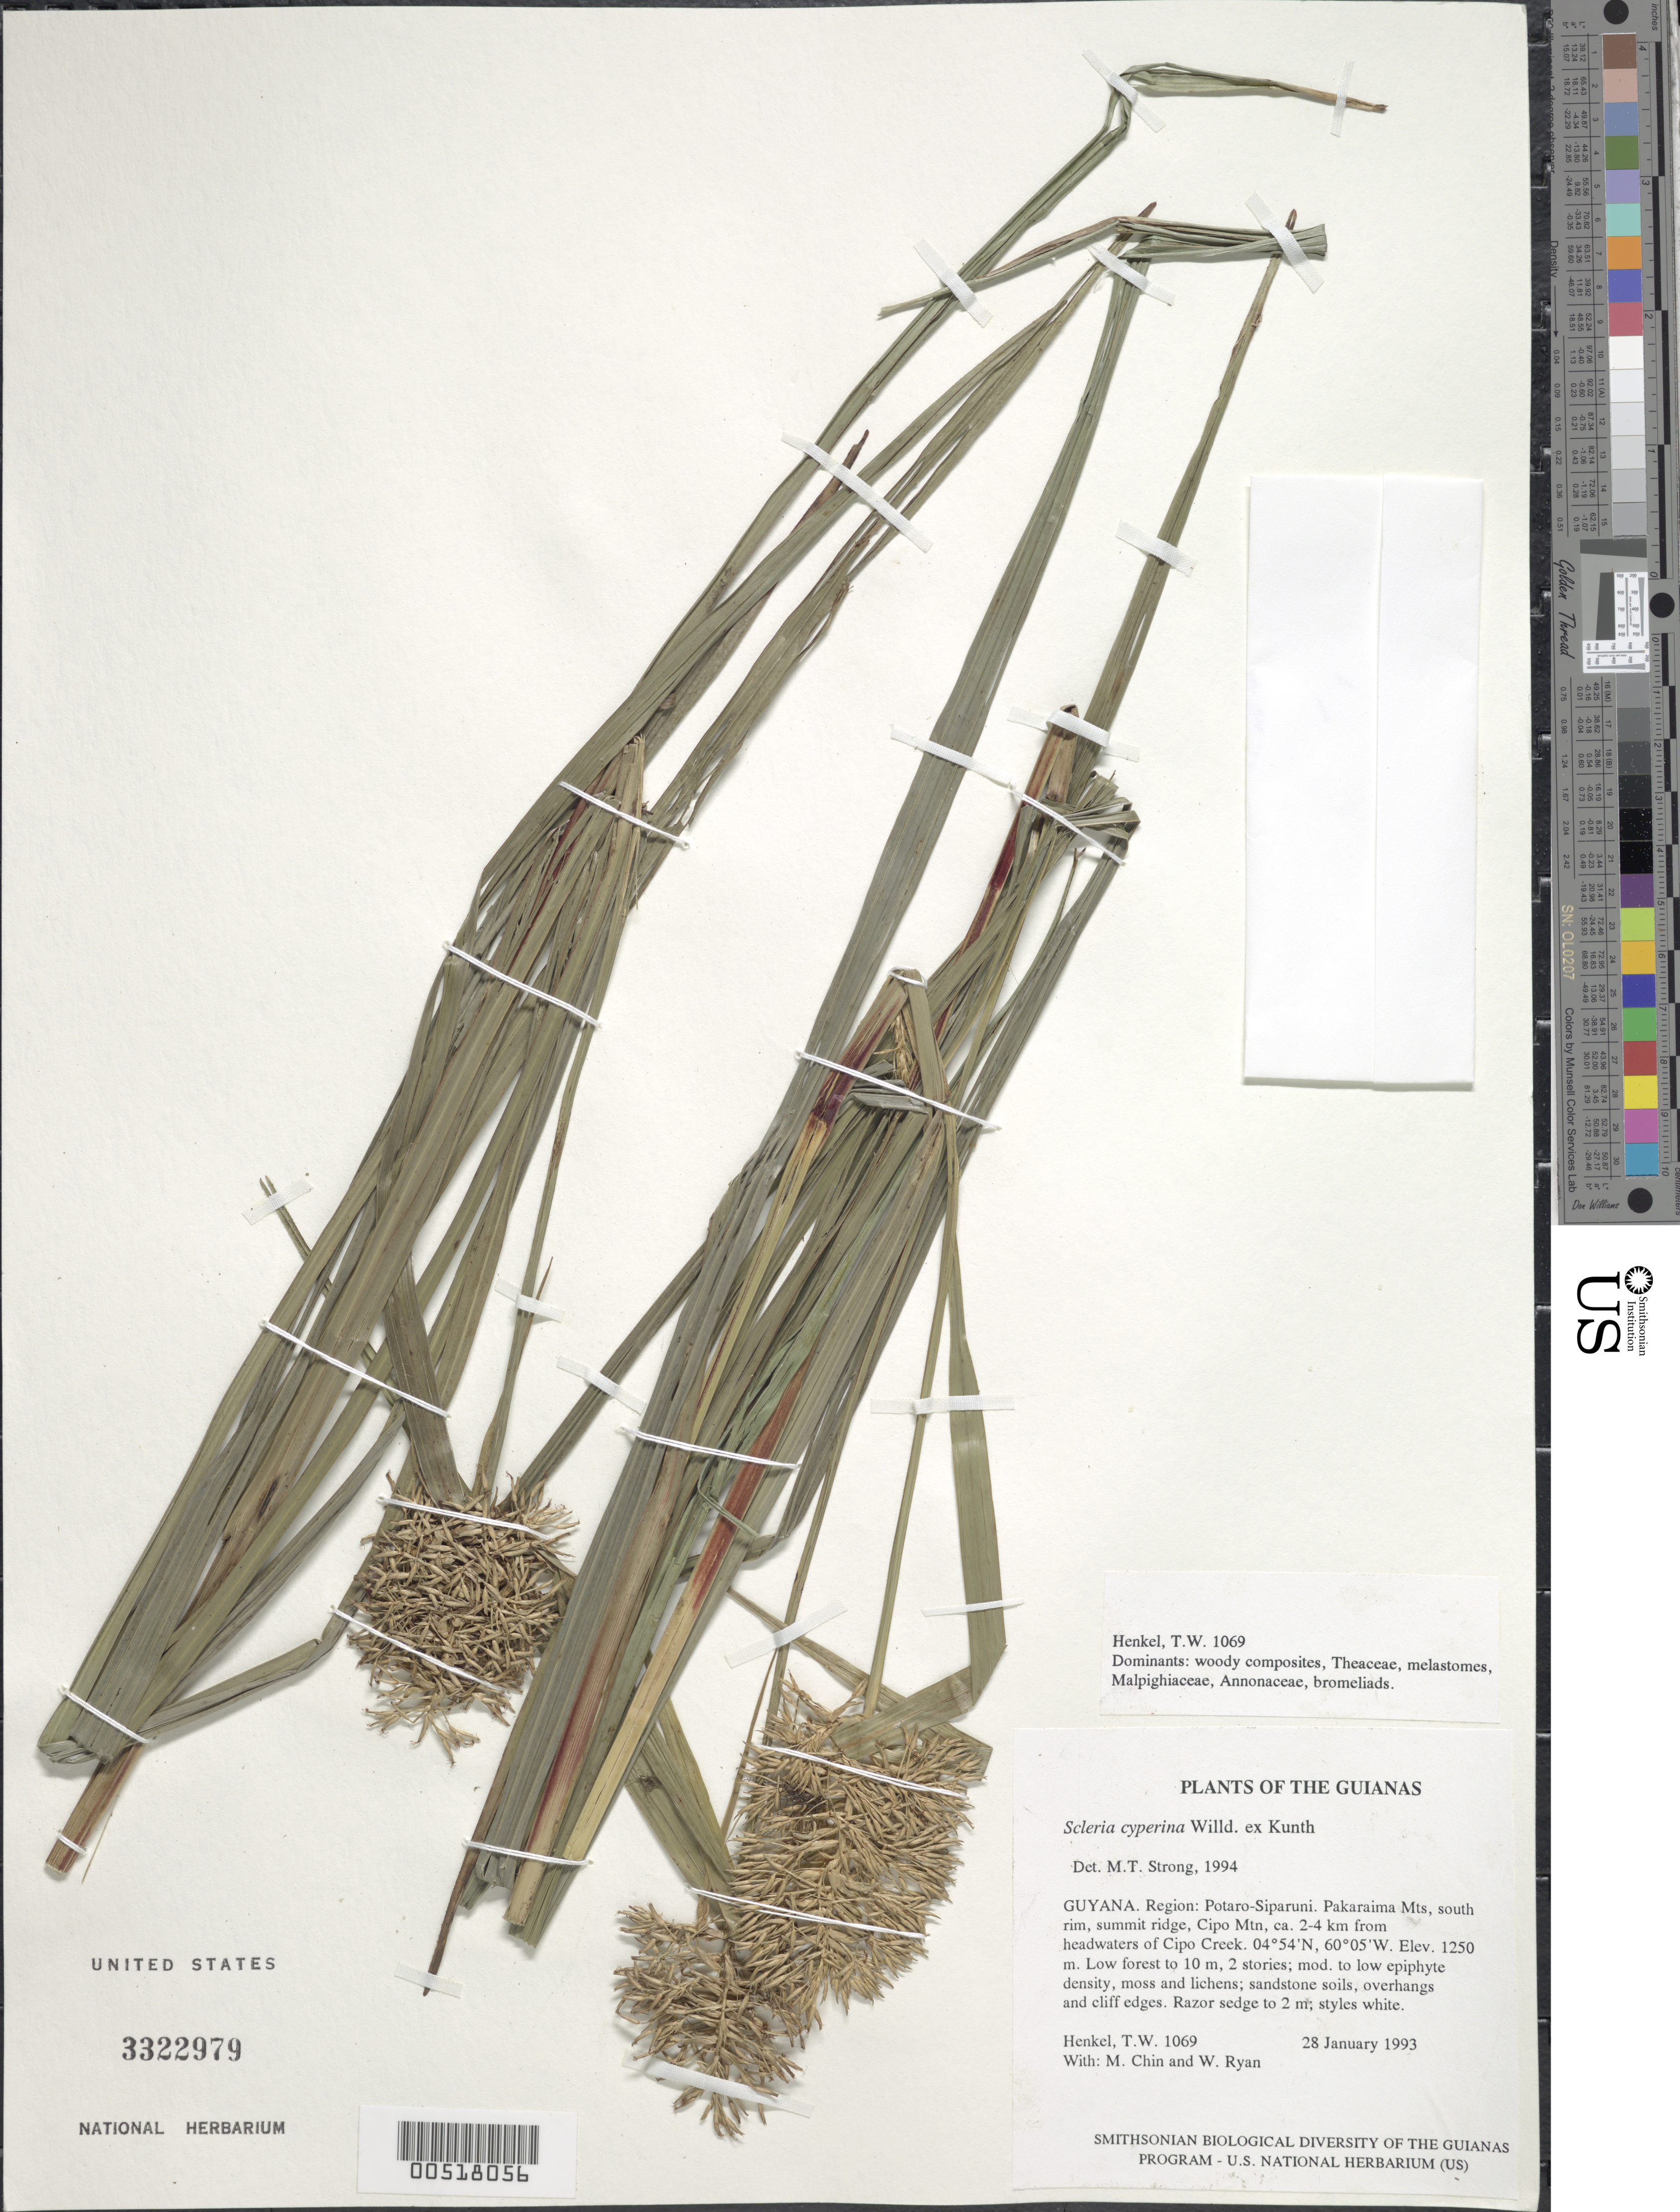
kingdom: Plantae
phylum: Tracheophyta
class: Liliopsida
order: Poales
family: Cyperaceae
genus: Scleria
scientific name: Scleria cyperina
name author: Willd. ex Kunth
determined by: Strong, M. T., (US), Smithsonian Institution - National Museum of Natural History (UNITED STATES)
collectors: T. Henkel, M. Chin & W. Ryan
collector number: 1069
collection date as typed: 28 January 1993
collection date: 1993-01-28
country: Guyana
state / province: Potaro-Siparuni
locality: Pakaraima Mts, S rim, summit ridge, Cipo Mt, ±2-4 km from headwaters of Cipo Creek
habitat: Low forest to 10 m, 2 stories; sandstone soils, overhangs and cliff edges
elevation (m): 1250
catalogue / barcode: US 3322979